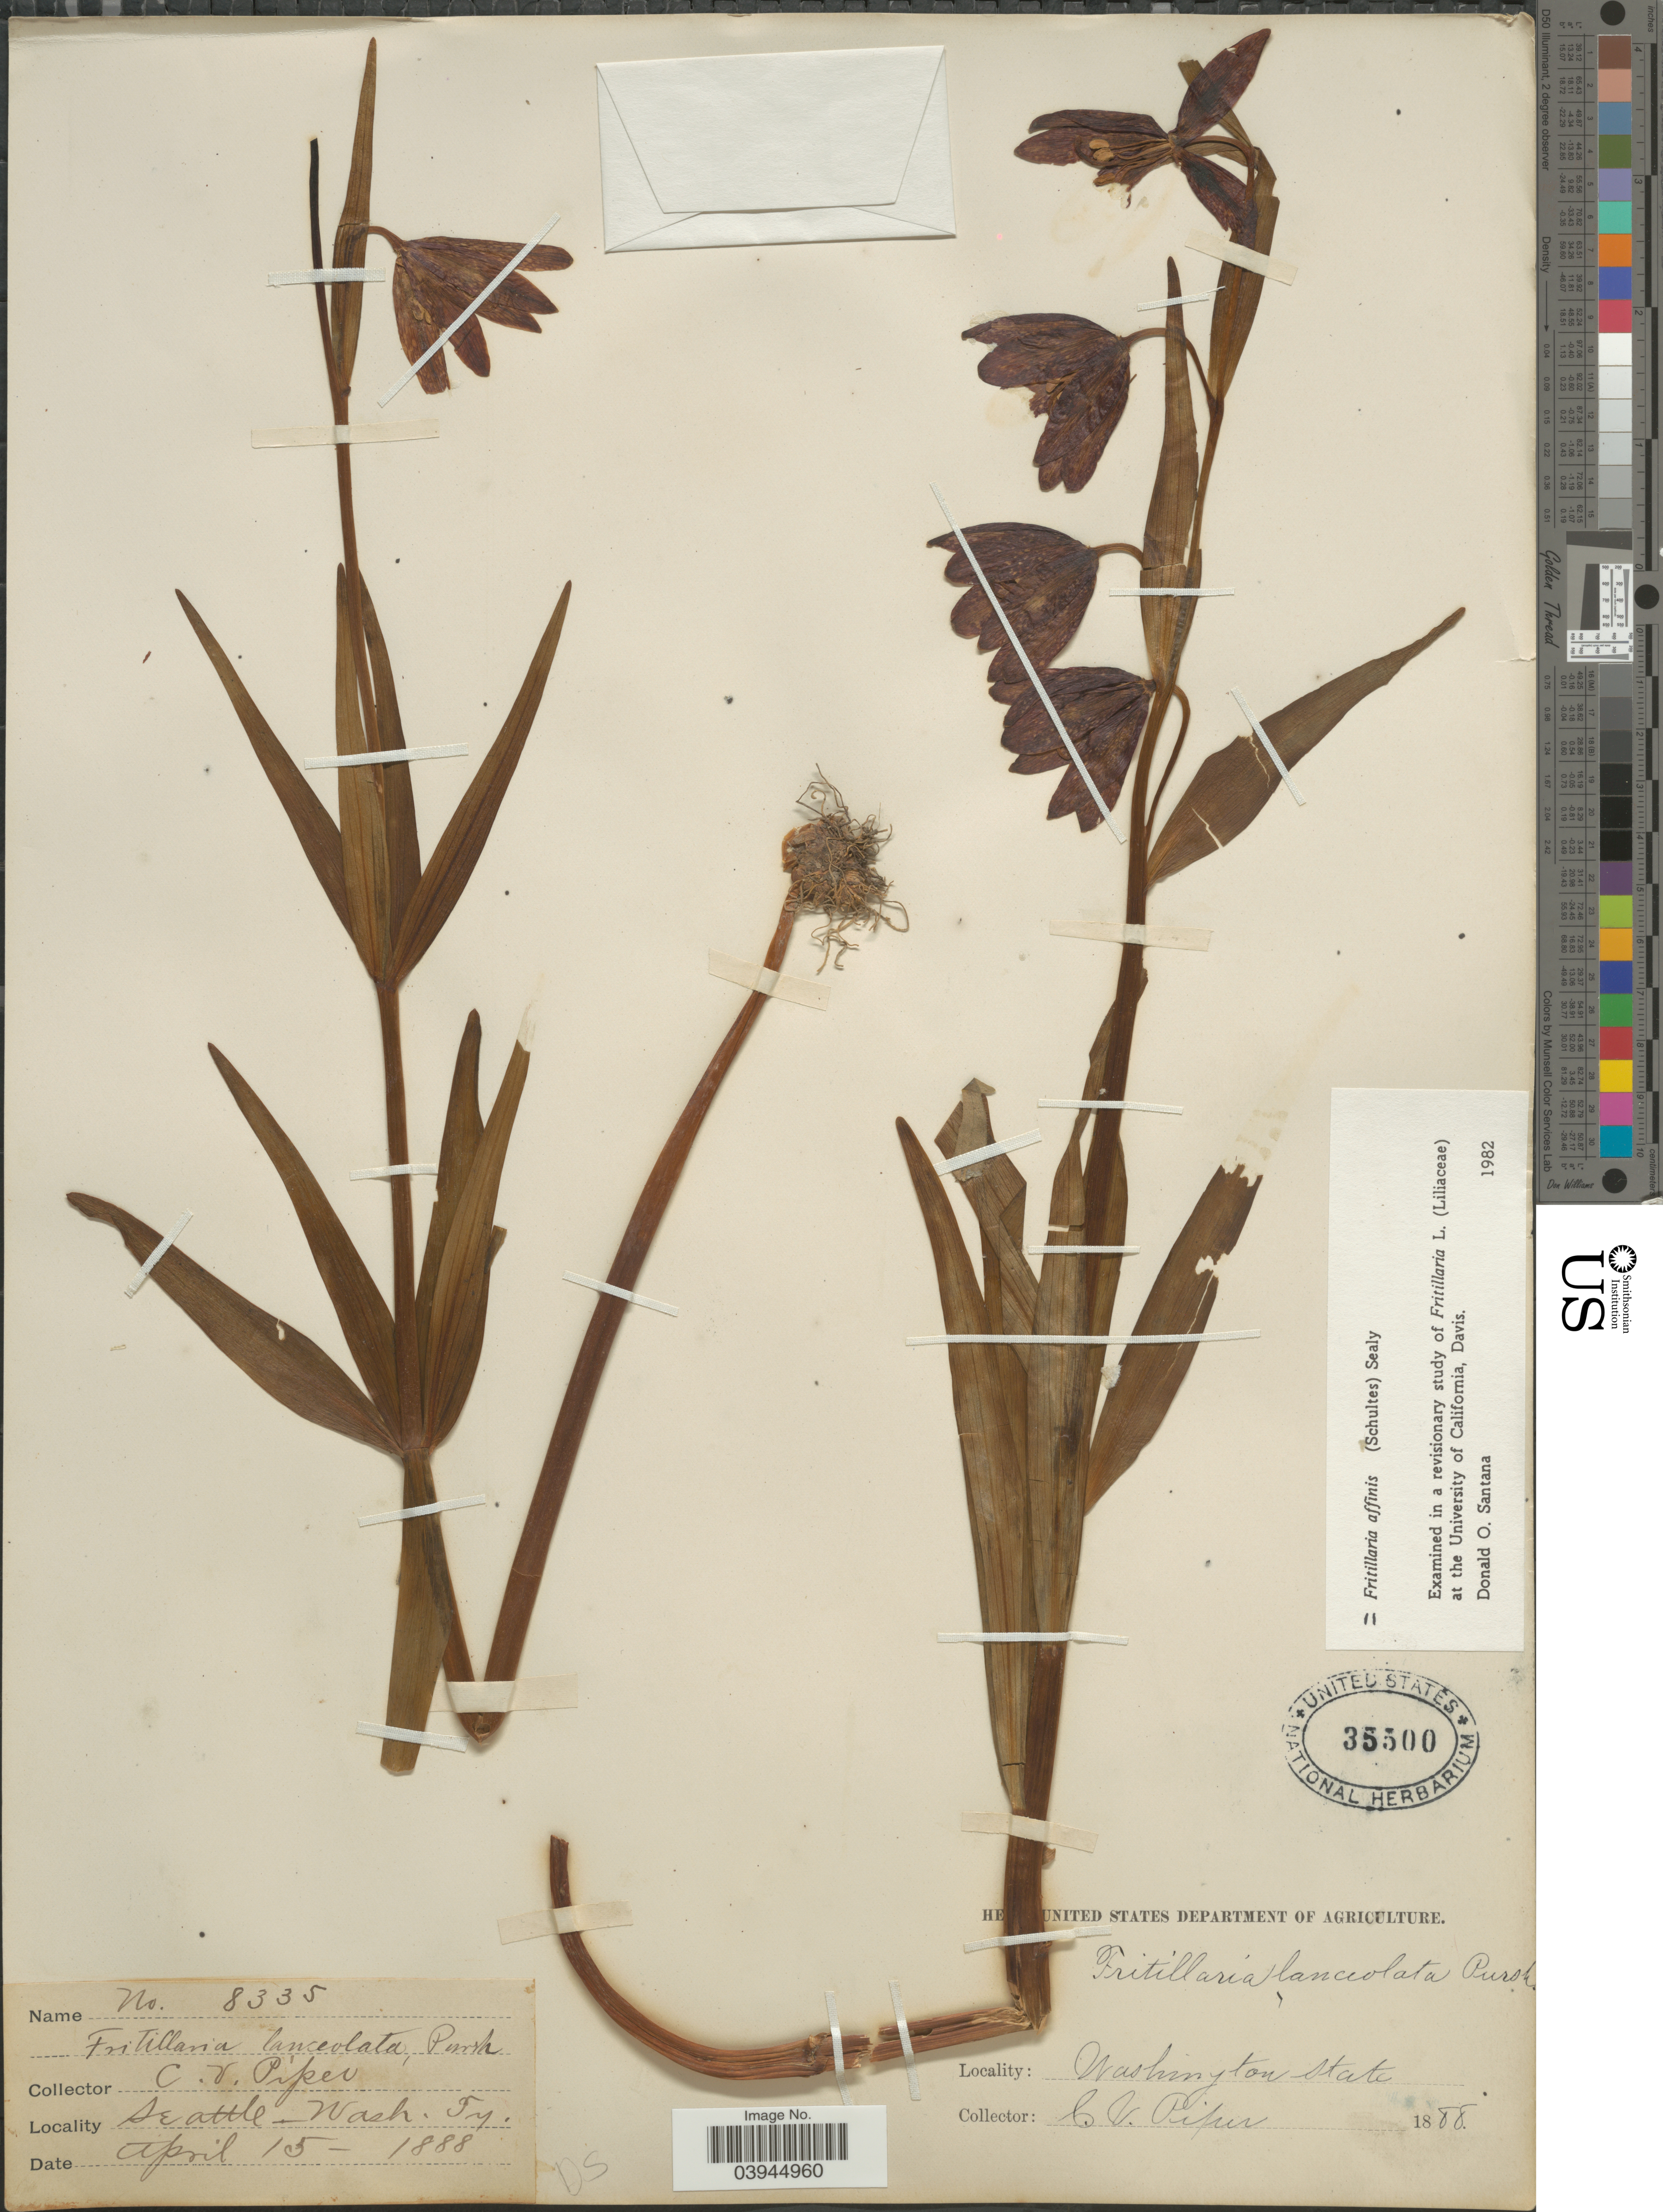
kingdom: Plantae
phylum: Tracheophyta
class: Liliopsida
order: Liliales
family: Liliaceae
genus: Fritillaria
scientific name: Fritillaria affinis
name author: (Schult. & Schult. f.) Sealy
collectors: C. V. Piper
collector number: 8335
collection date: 1888-04-15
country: United States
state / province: Washington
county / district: King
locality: Seattle- Wash. Ty.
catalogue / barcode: US 35500